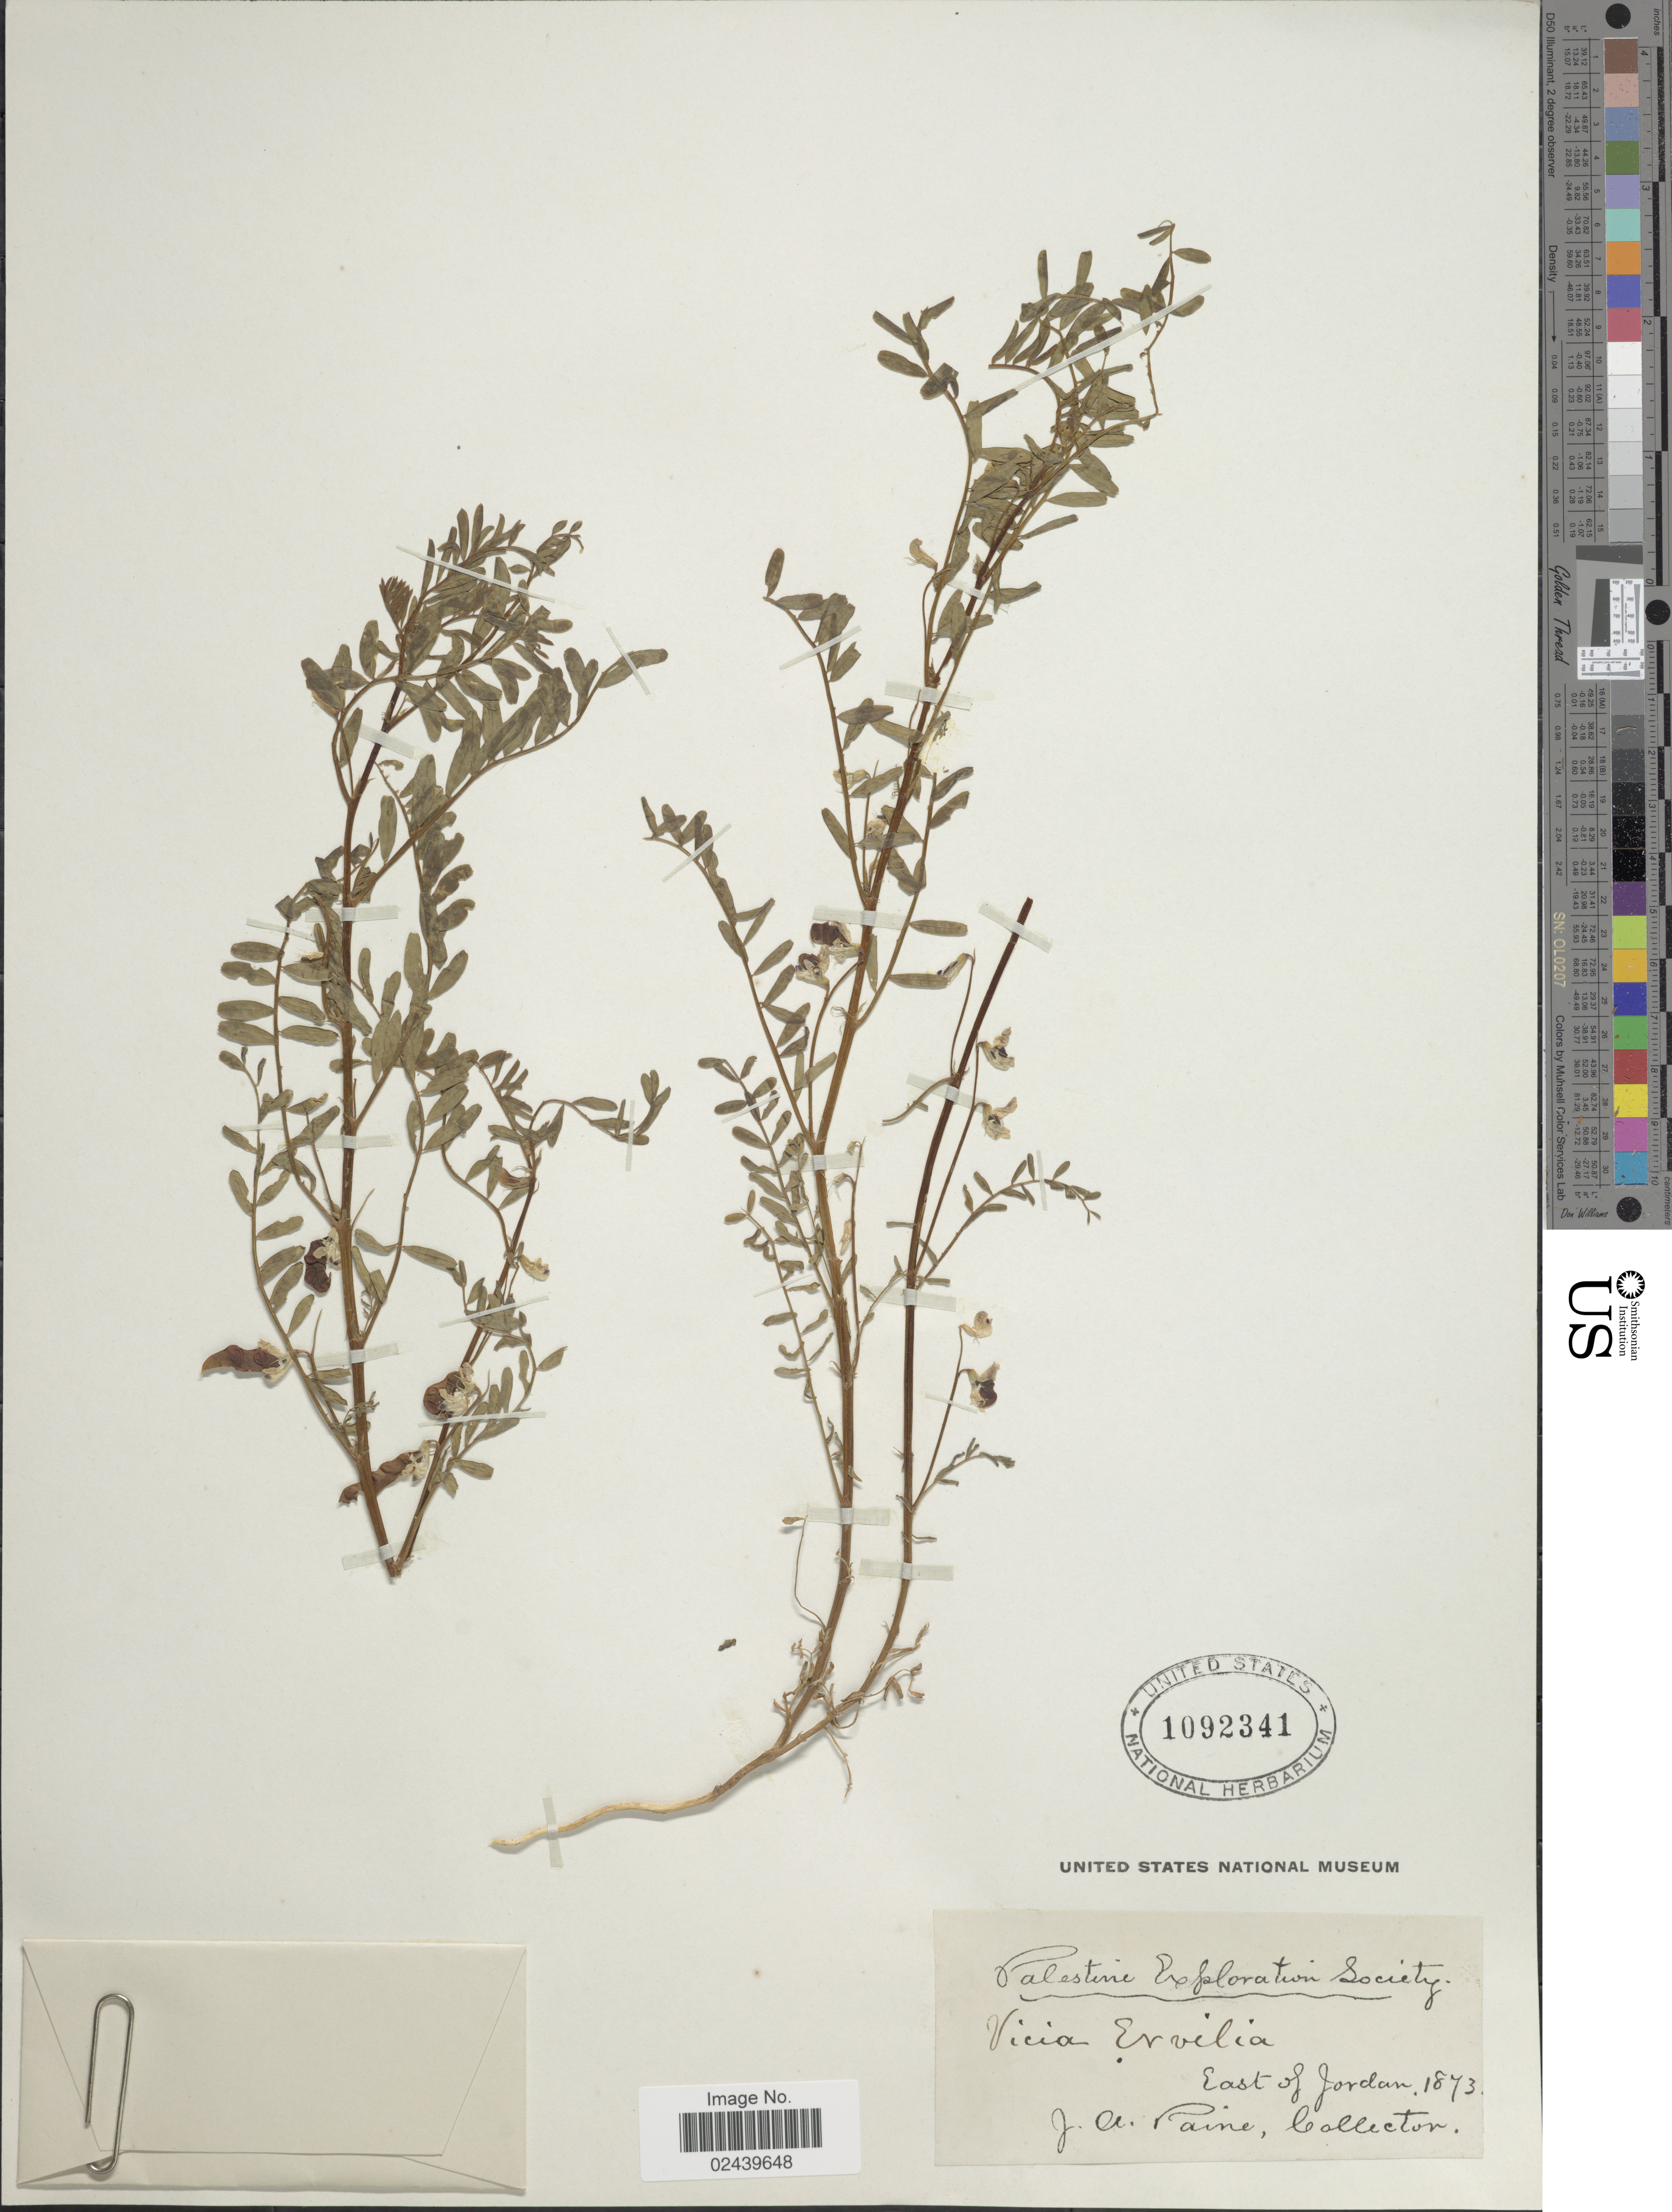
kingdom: Plantae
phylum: Tracheophyta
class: Magnoliopsida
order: Fabales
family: Fabaceae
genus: Vicia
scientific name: Vicia ervilia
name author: (L.) Willd.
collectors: J. A. Paine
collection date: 1873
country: Israel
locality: East of Jordan. Palestine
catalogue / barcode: US 1092341